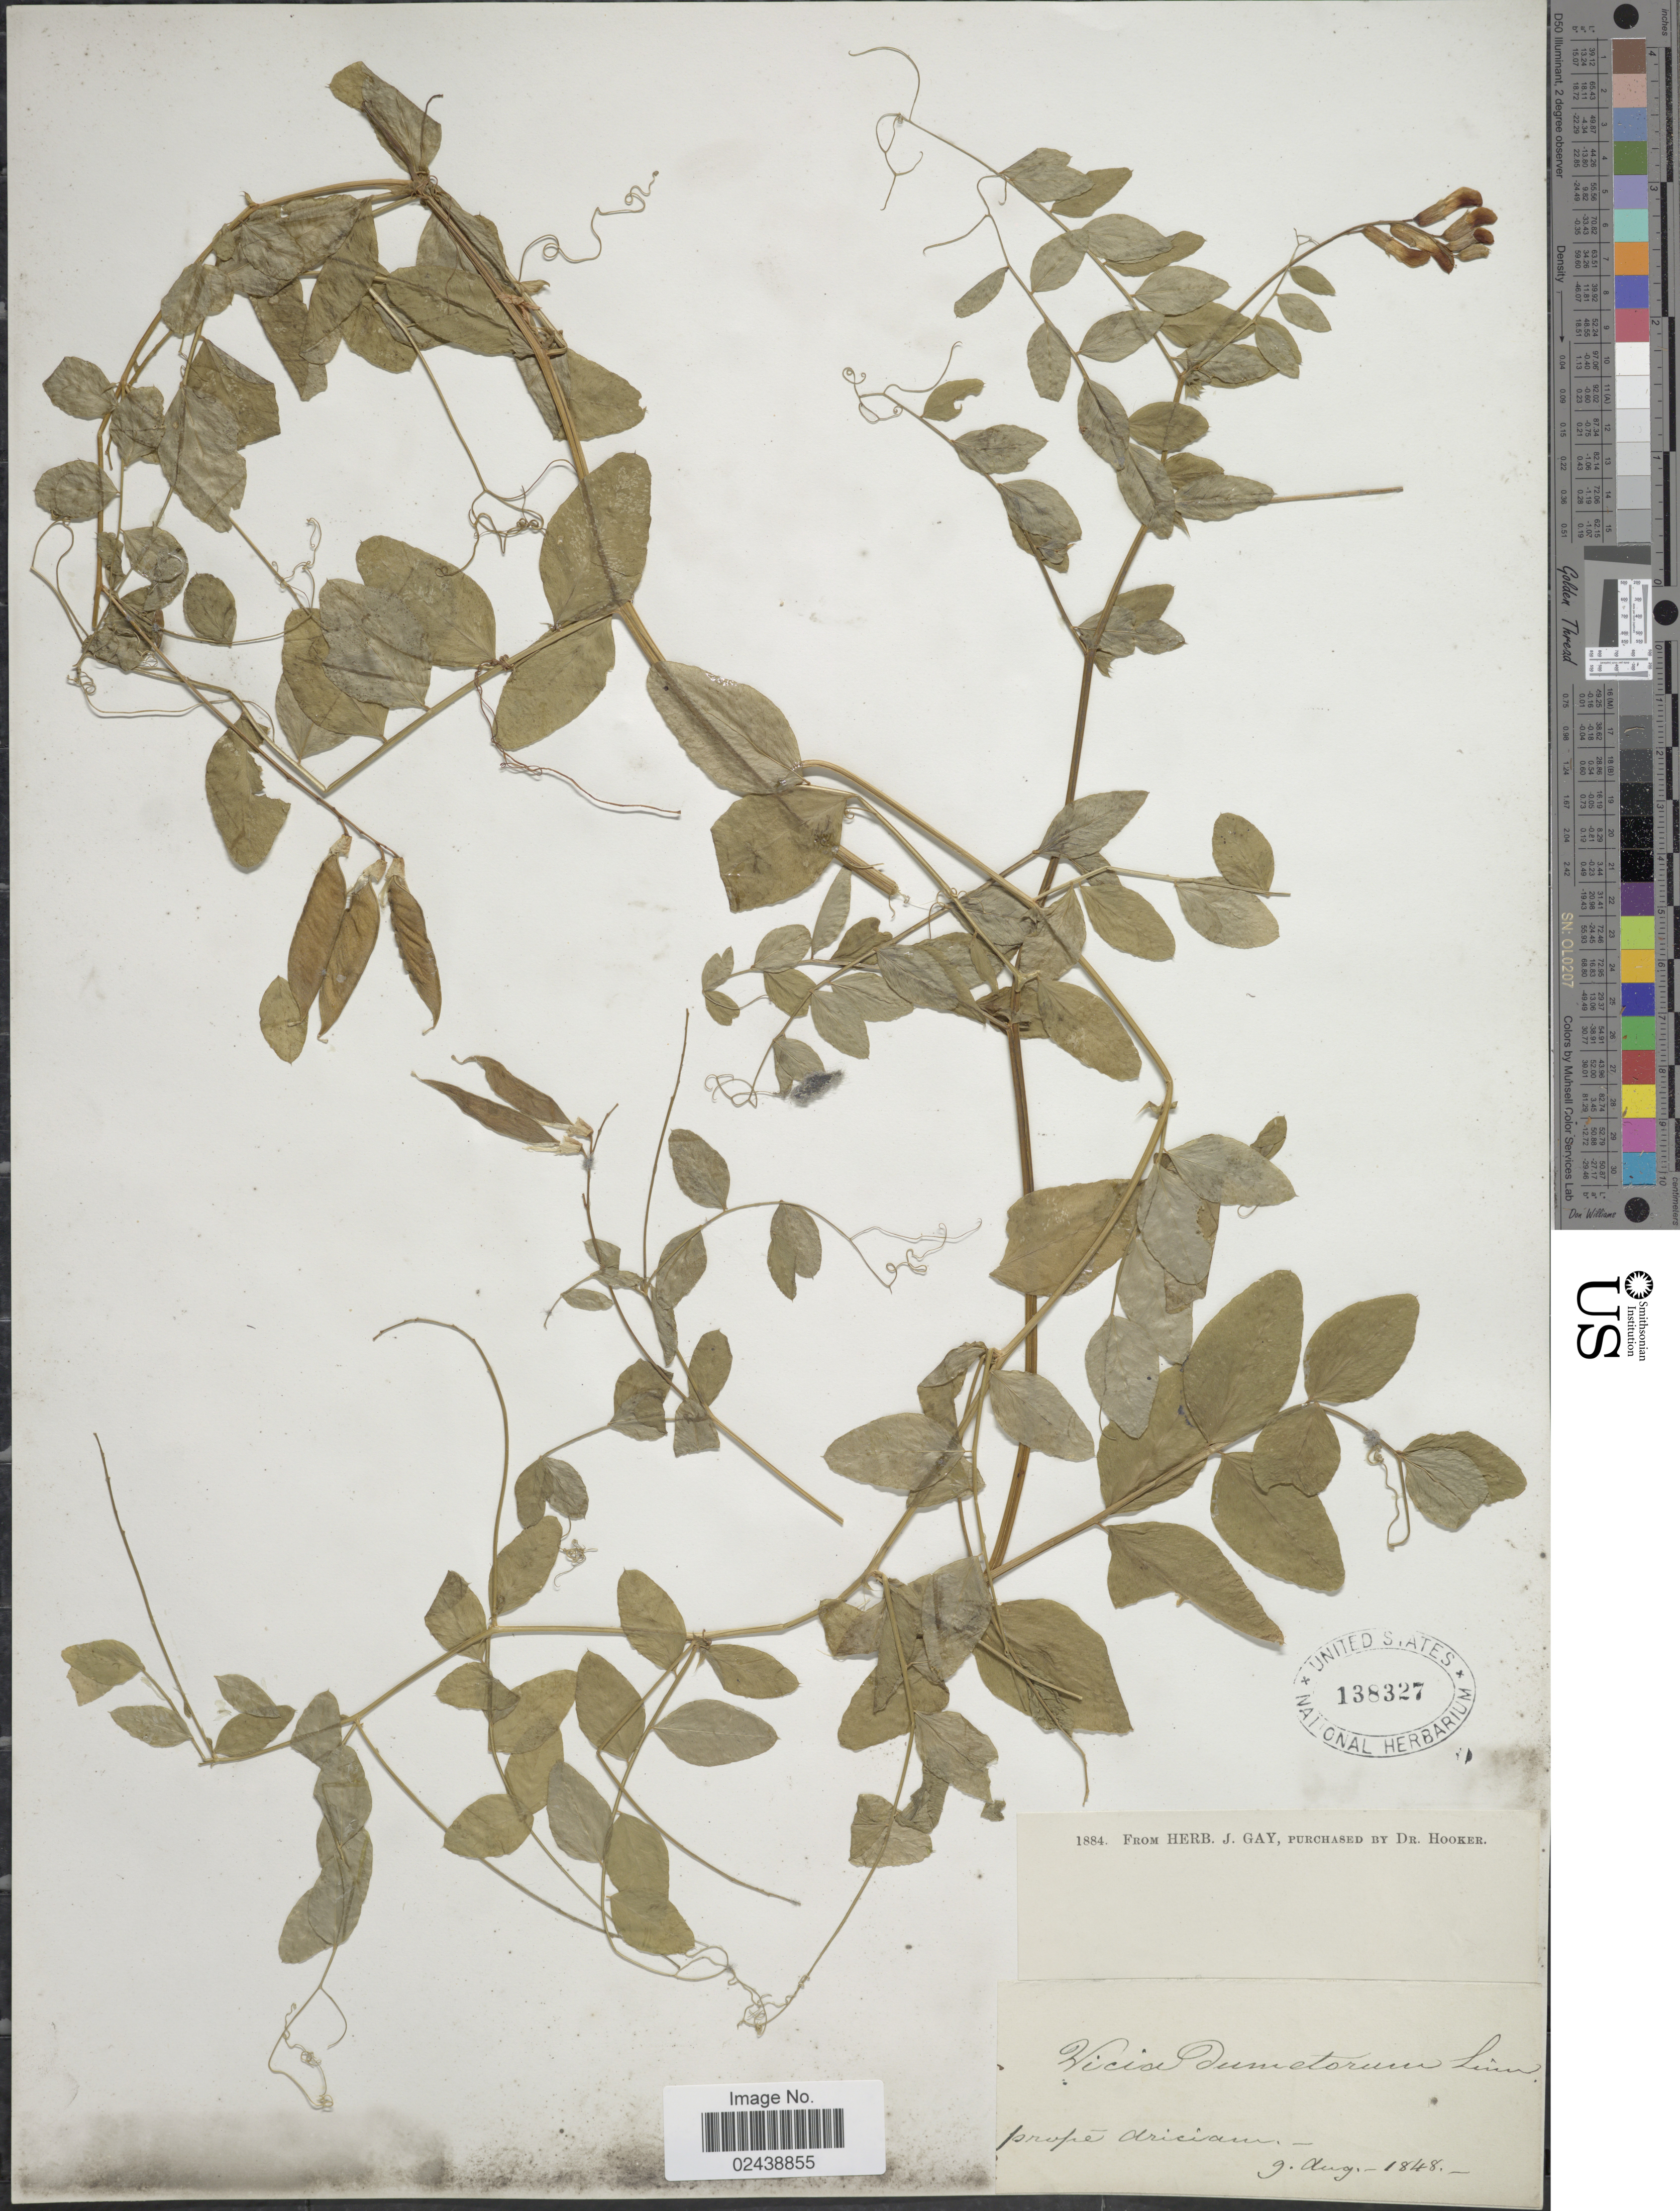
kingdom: Plantae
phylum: Tracheophyta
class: Magnoliopsida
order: Fabales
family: Fabaceae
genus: Vicia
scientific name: Vicia dumetorum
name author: L.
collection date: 1848-08-09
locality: Prope Arician [interpreted]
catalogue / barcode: US 138327